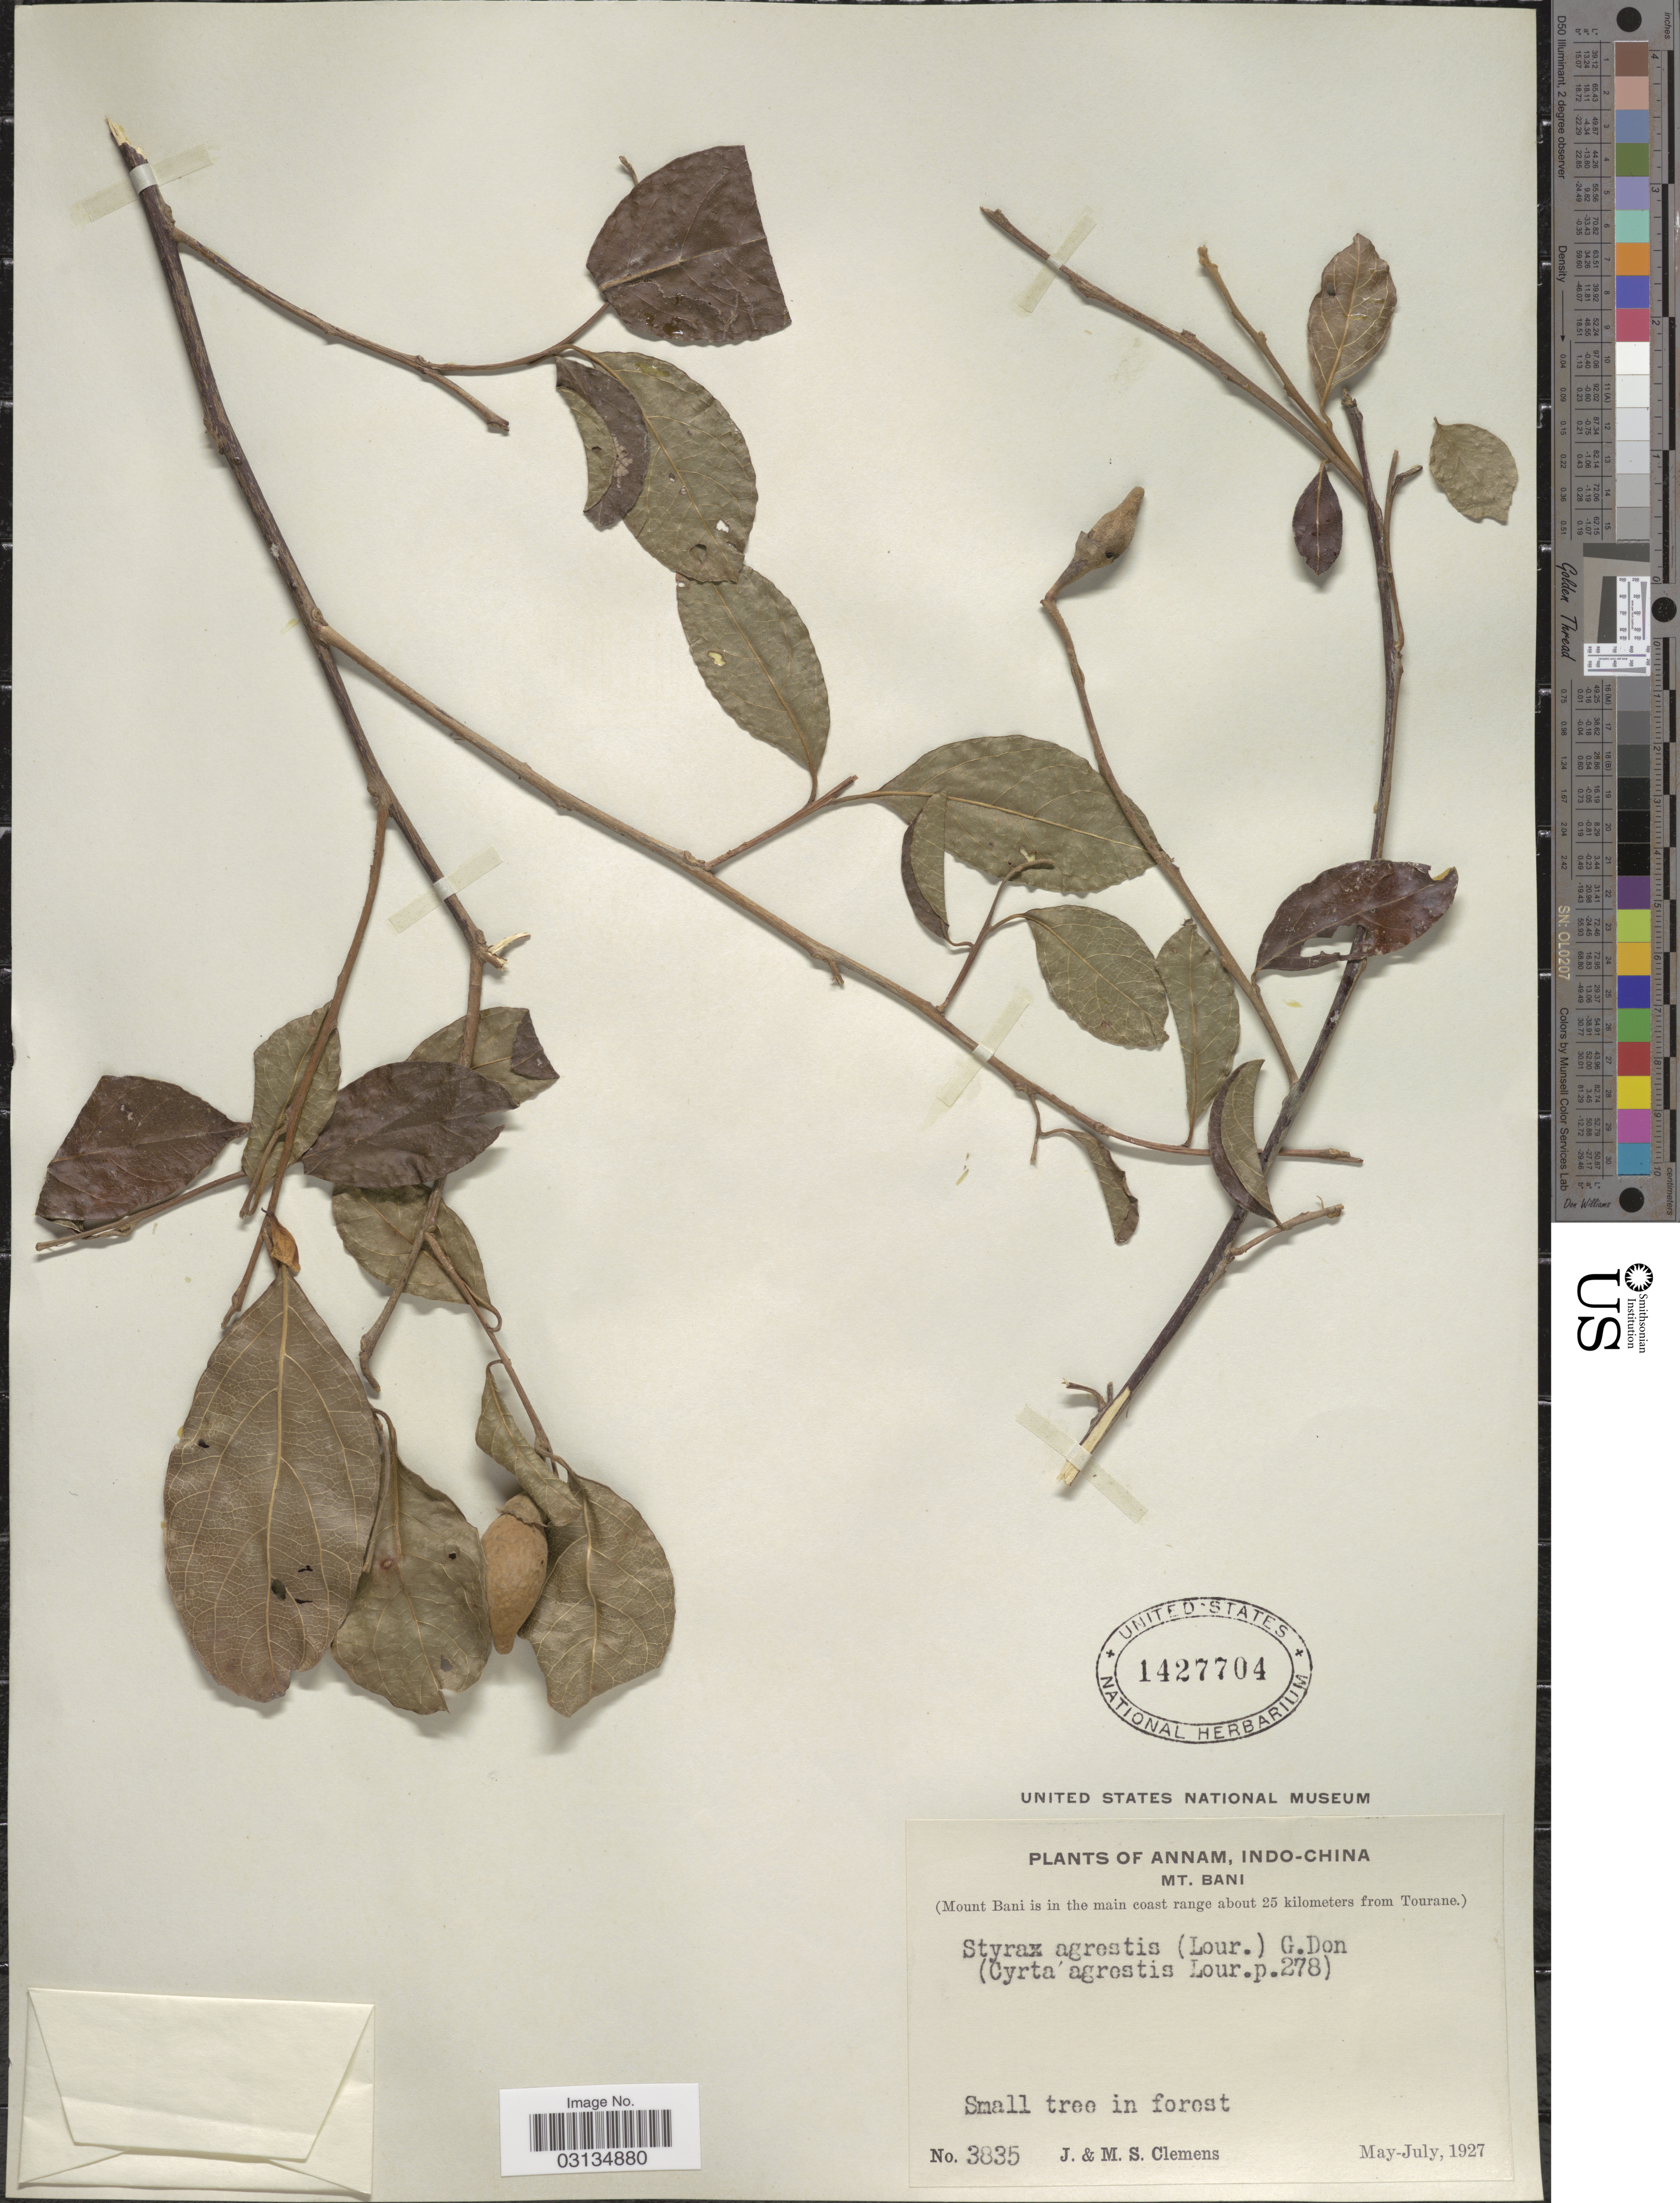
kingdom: Plantae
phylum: Tracheophyta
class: Magnoliopsida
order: Ericales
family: Styracaceae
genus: Styrax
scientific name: Styrax agrestis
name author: (Lour.) G. Don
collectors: J. Clemens & M. S. Clemens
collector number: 3835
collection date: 1927-05/1927-07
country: Vietnam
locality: Annam, Indo-China. Mt. Bani. Mount Bani is in the main coast range about 25 kilometers from Tourane.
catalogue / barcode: US 1427704